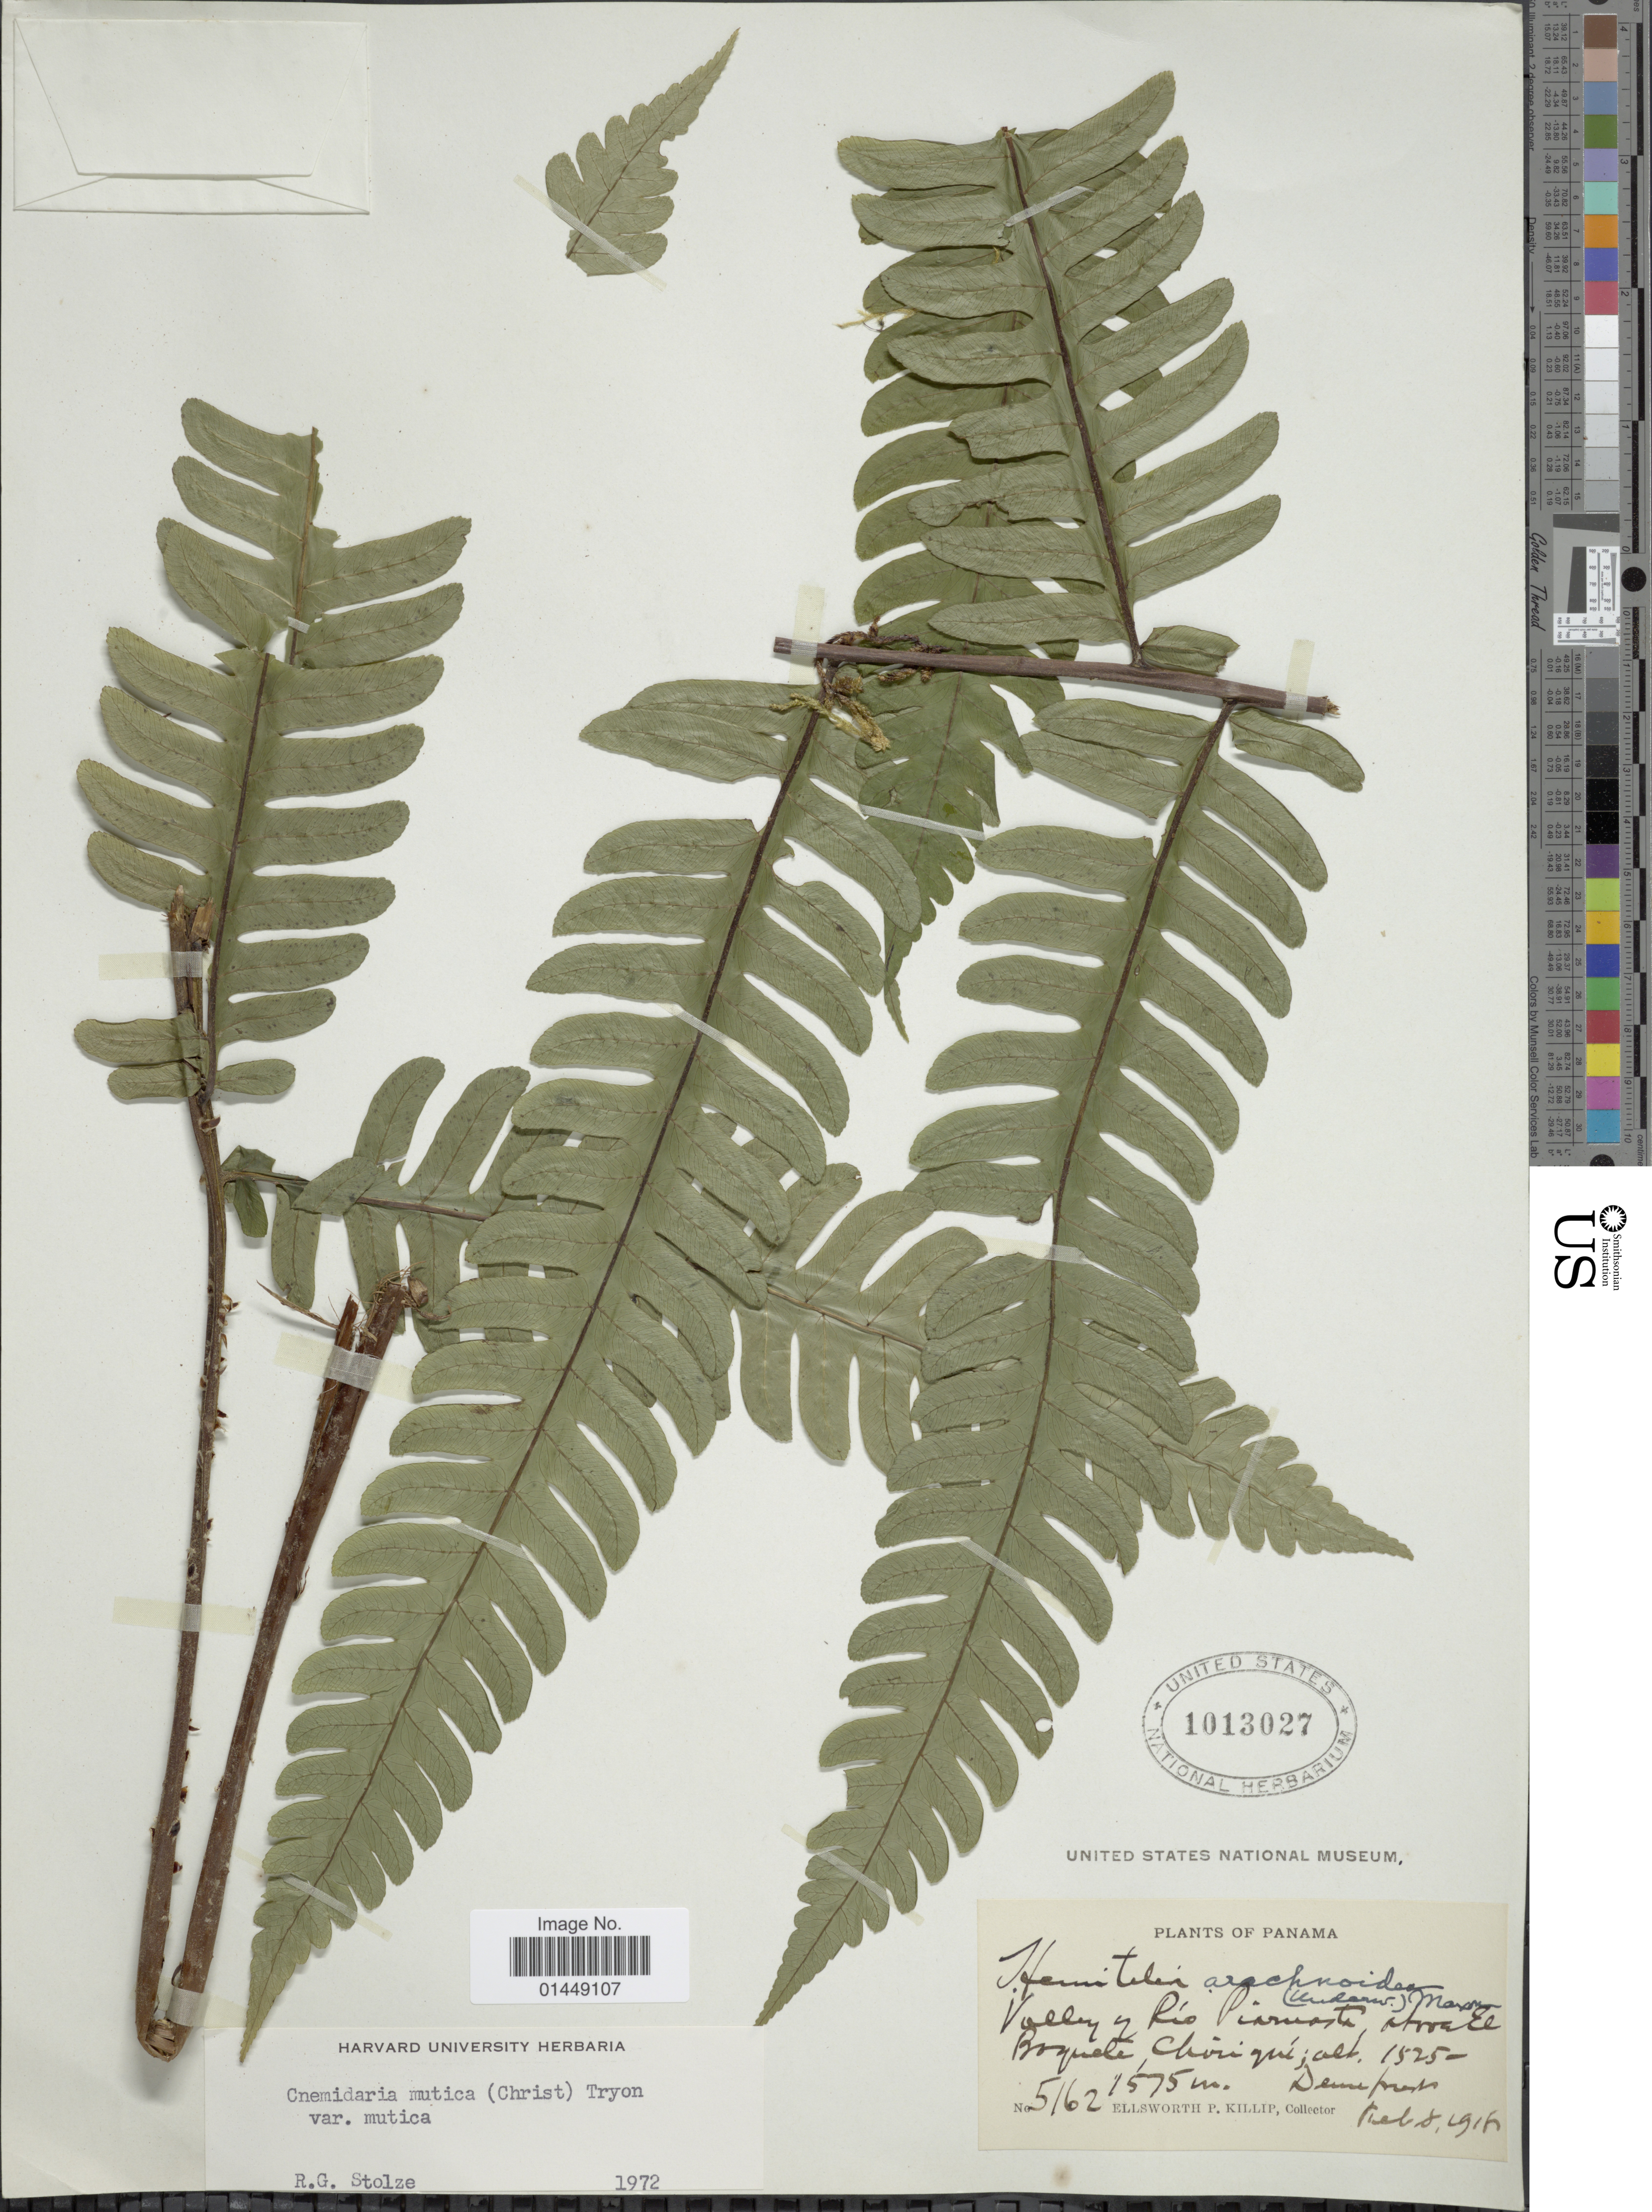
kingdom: Plantae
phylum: Tracheophyta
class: Polypodiopsida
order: Cyatheales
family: Cyatheaceae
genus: Cyathea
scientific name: Cyathea mutica var. mutica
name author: (Christ) Domin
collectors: E. P. Killip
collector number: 5162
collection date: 1918-02-08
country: Panama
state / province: Chiriqui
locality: Valley of Río Piarnasta above El Boquete, Chiriquí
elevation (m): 1525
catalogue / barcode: US 1013027